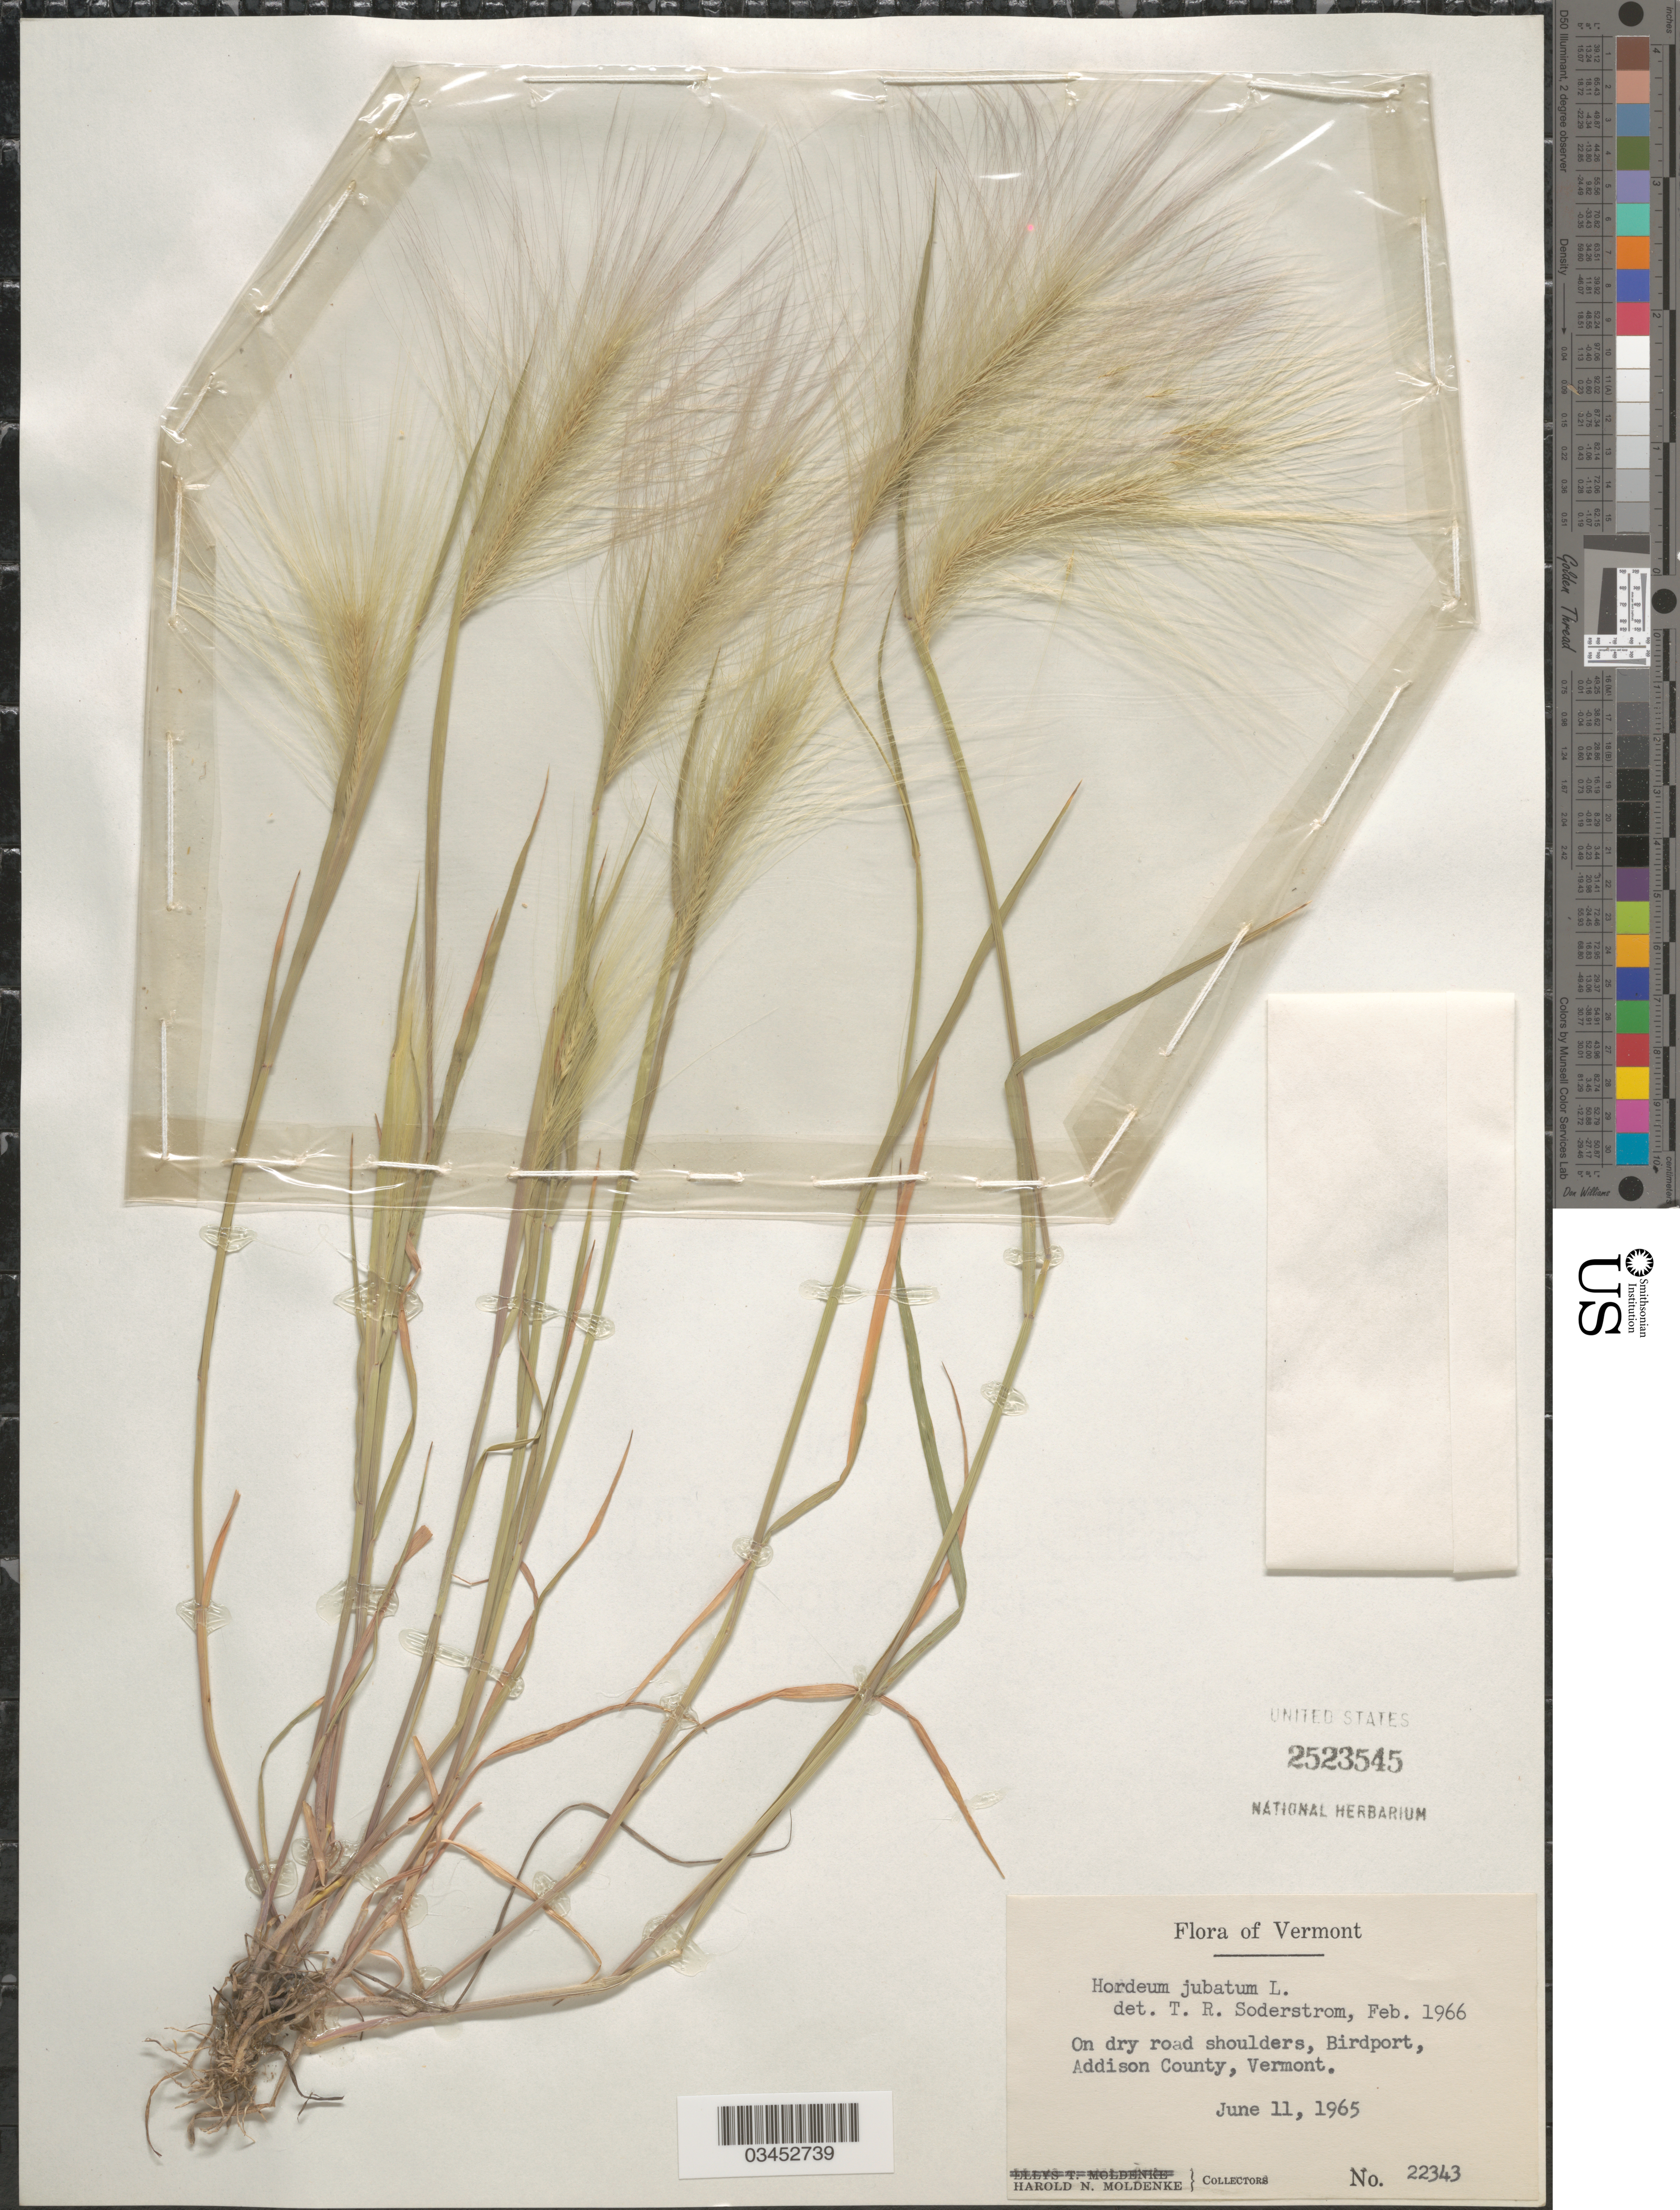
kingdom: Plantae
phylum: Tracheophyta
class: Liliopsida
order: Poales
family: Poaceae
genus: Hordeum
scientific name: Hordeum jubatum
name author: L.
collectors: H. N. Moldenke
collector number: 22343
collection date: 1965-06-11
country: United States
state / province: Vermont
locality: On dry road shoulders, Birdport, Addison County.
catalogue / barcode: US 2523545